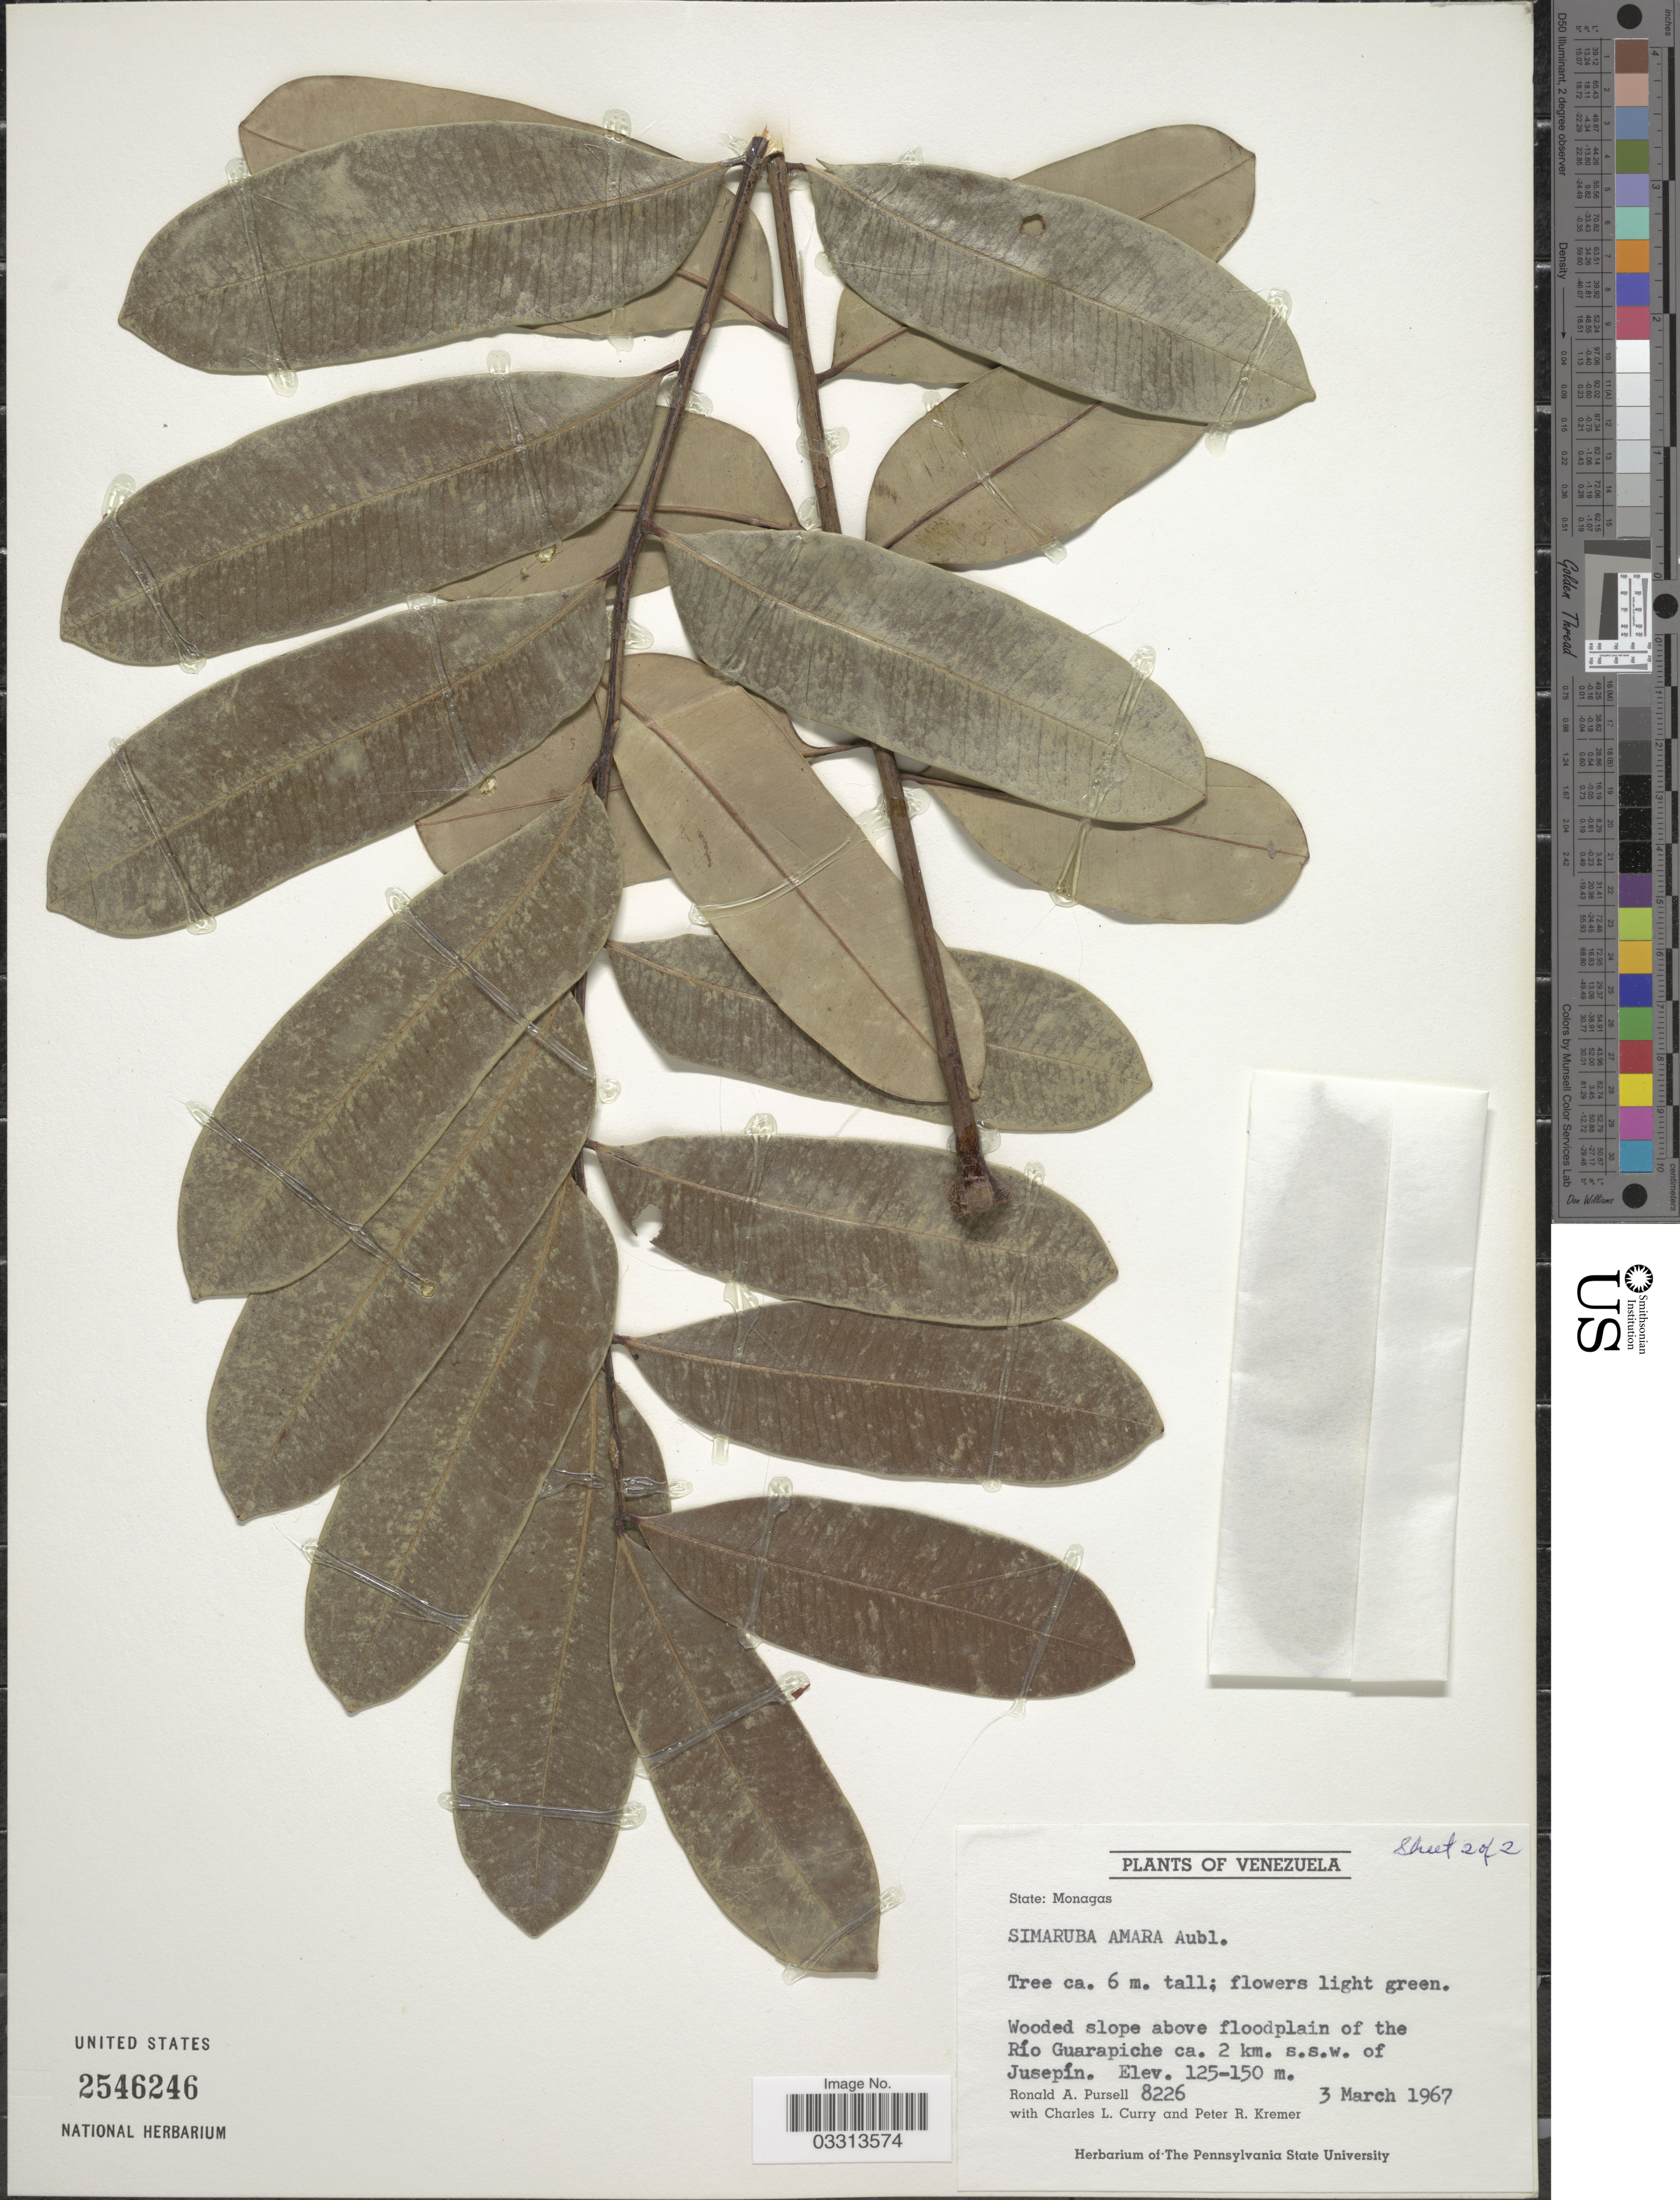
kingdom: Plantae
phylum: Tracheophyta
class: Magnoliopsida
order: Sapindales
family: Simaroubaceae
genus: Simarouba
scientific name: Simarouba amara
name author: Aubl.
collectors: R. A. Pursell, C. L. Curry & P. Kremer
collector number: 8226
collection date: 1967-03-03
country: Venezuela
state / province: Monagas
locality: Wooded slope above floodplain of the Río Guarapiche ca. 2 km. s.s.w. of Jusepín.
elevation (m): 125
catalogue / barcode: US 2546246